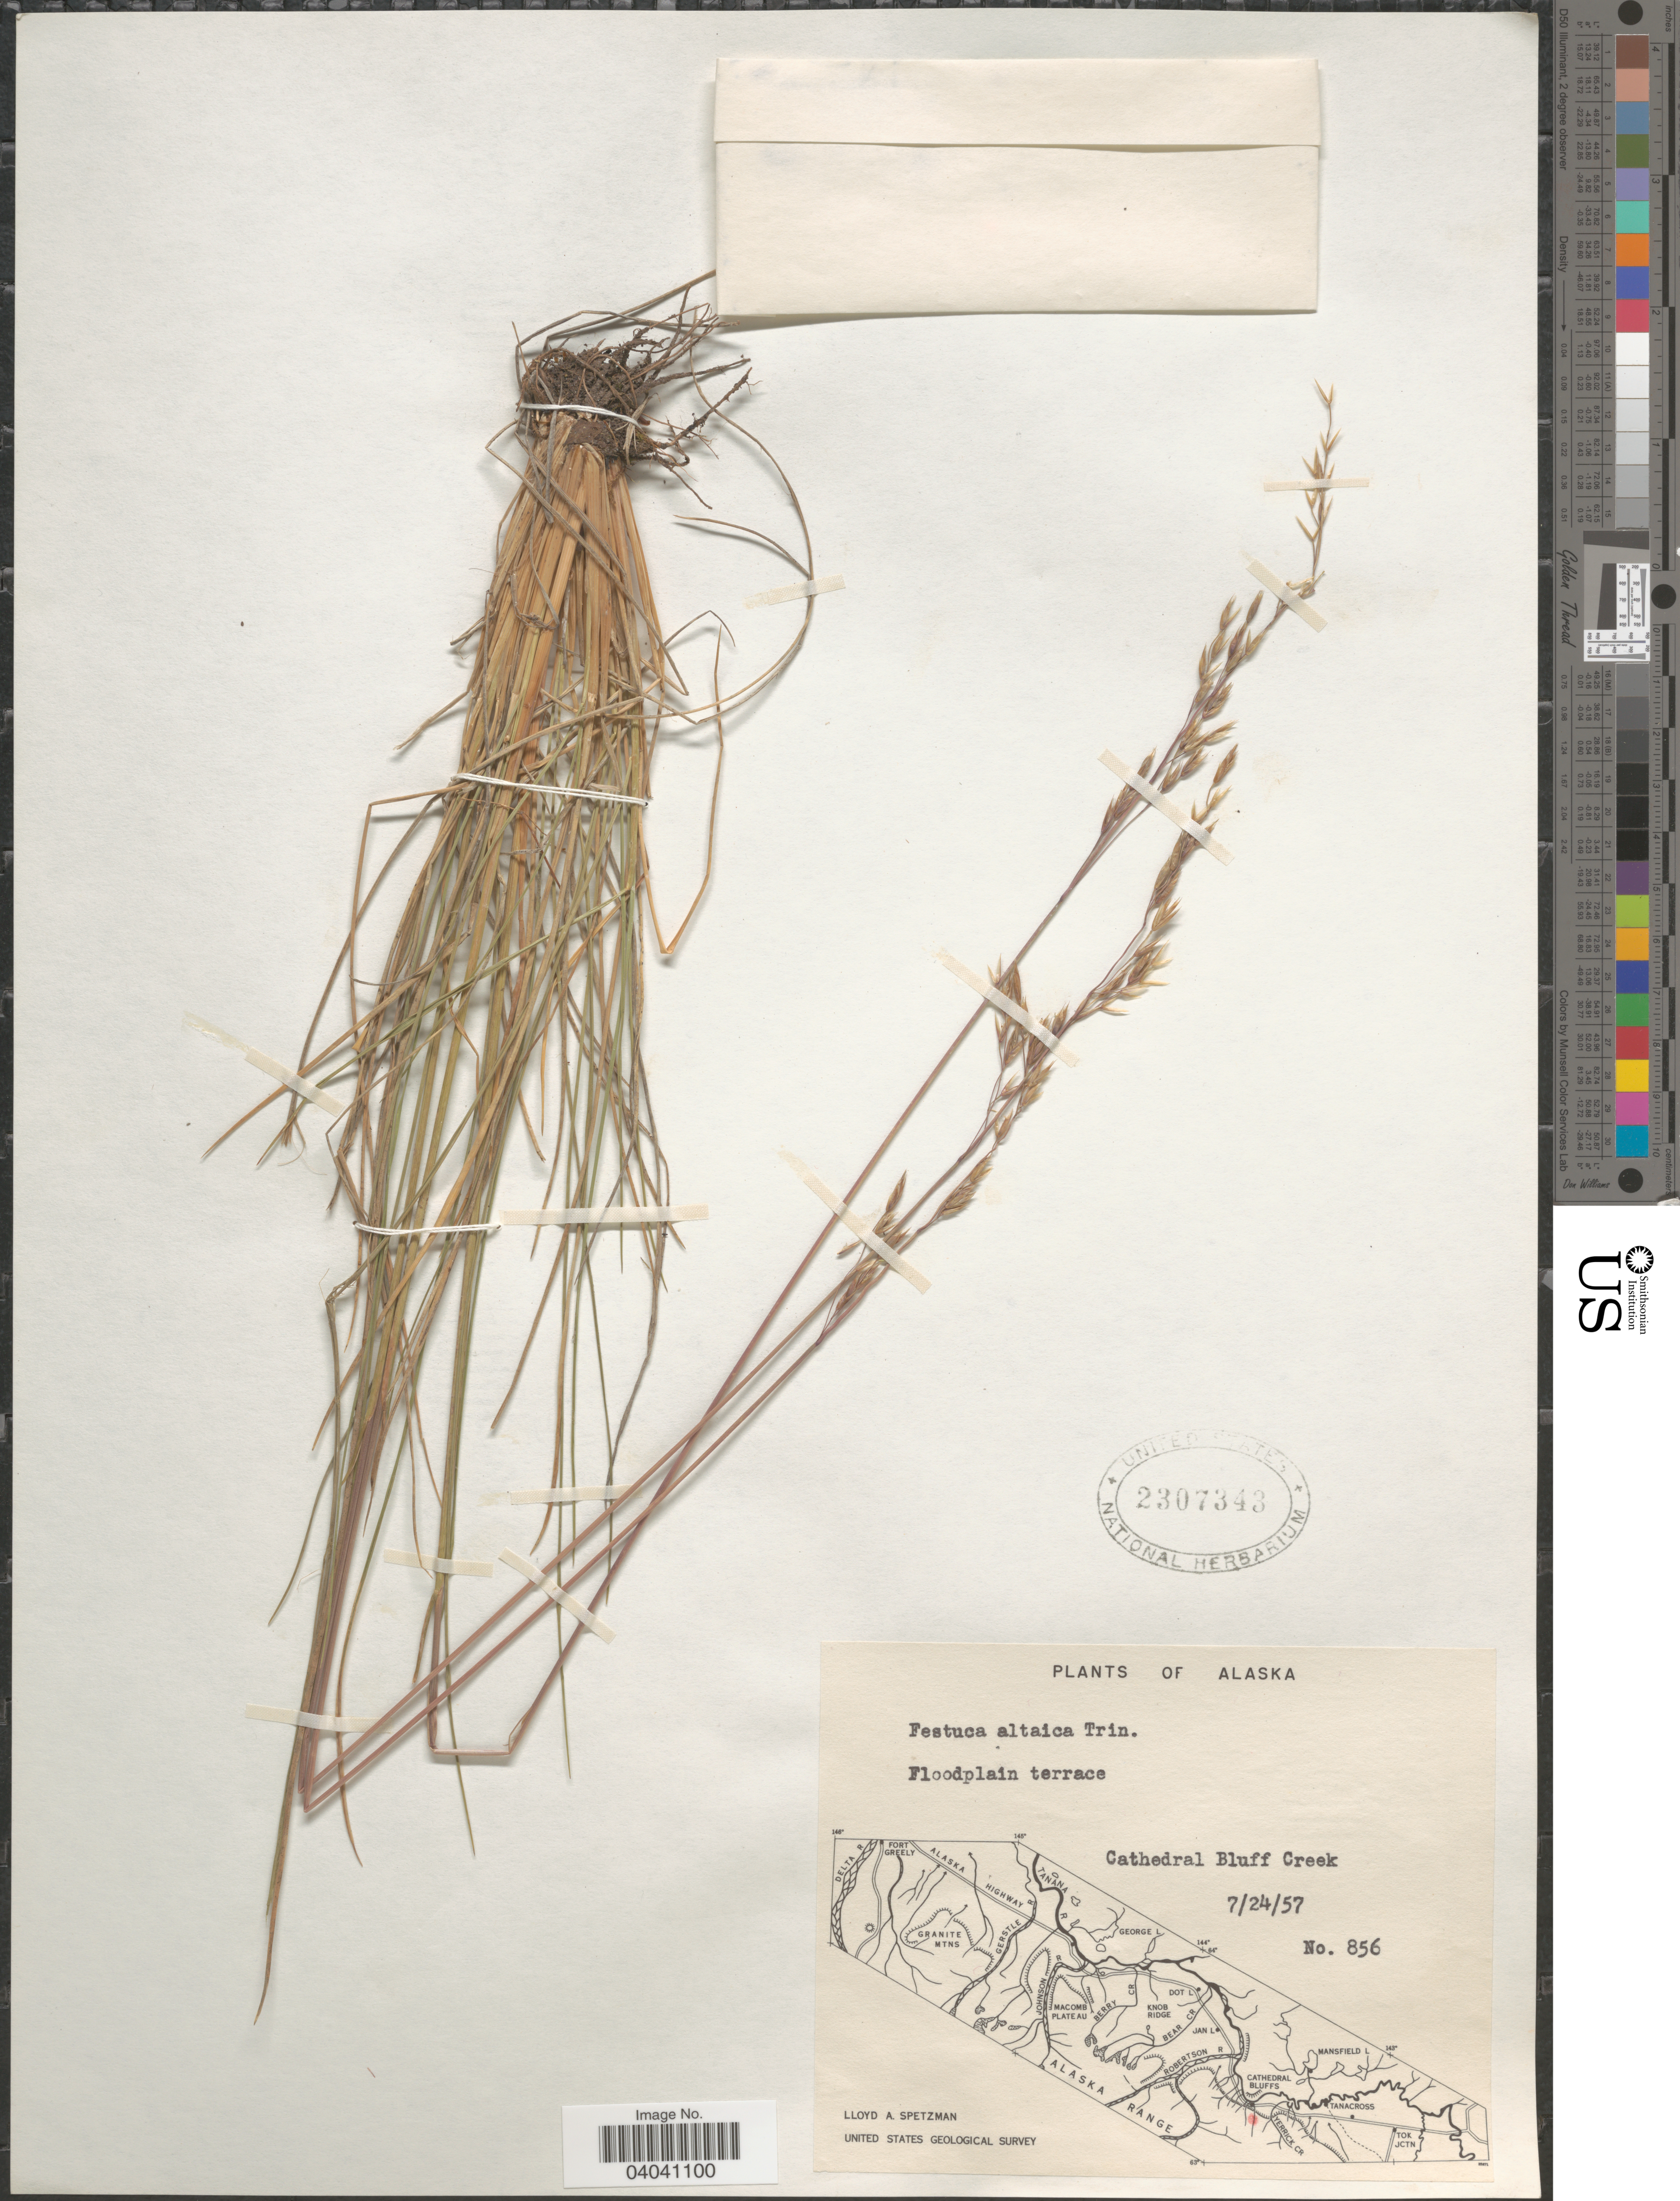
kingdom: Plantae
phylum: Tracheophyta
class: Liliopsida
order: Poales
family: Poaceae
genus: Festuca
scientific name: Festuca altaica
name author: Trin.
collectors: L. Spetzman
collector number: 856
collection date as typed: Transcribed d/m/y: 24/7/57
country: United States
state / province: Alaska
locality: Cathedral Bluff Creek.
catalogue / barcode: US 2307343